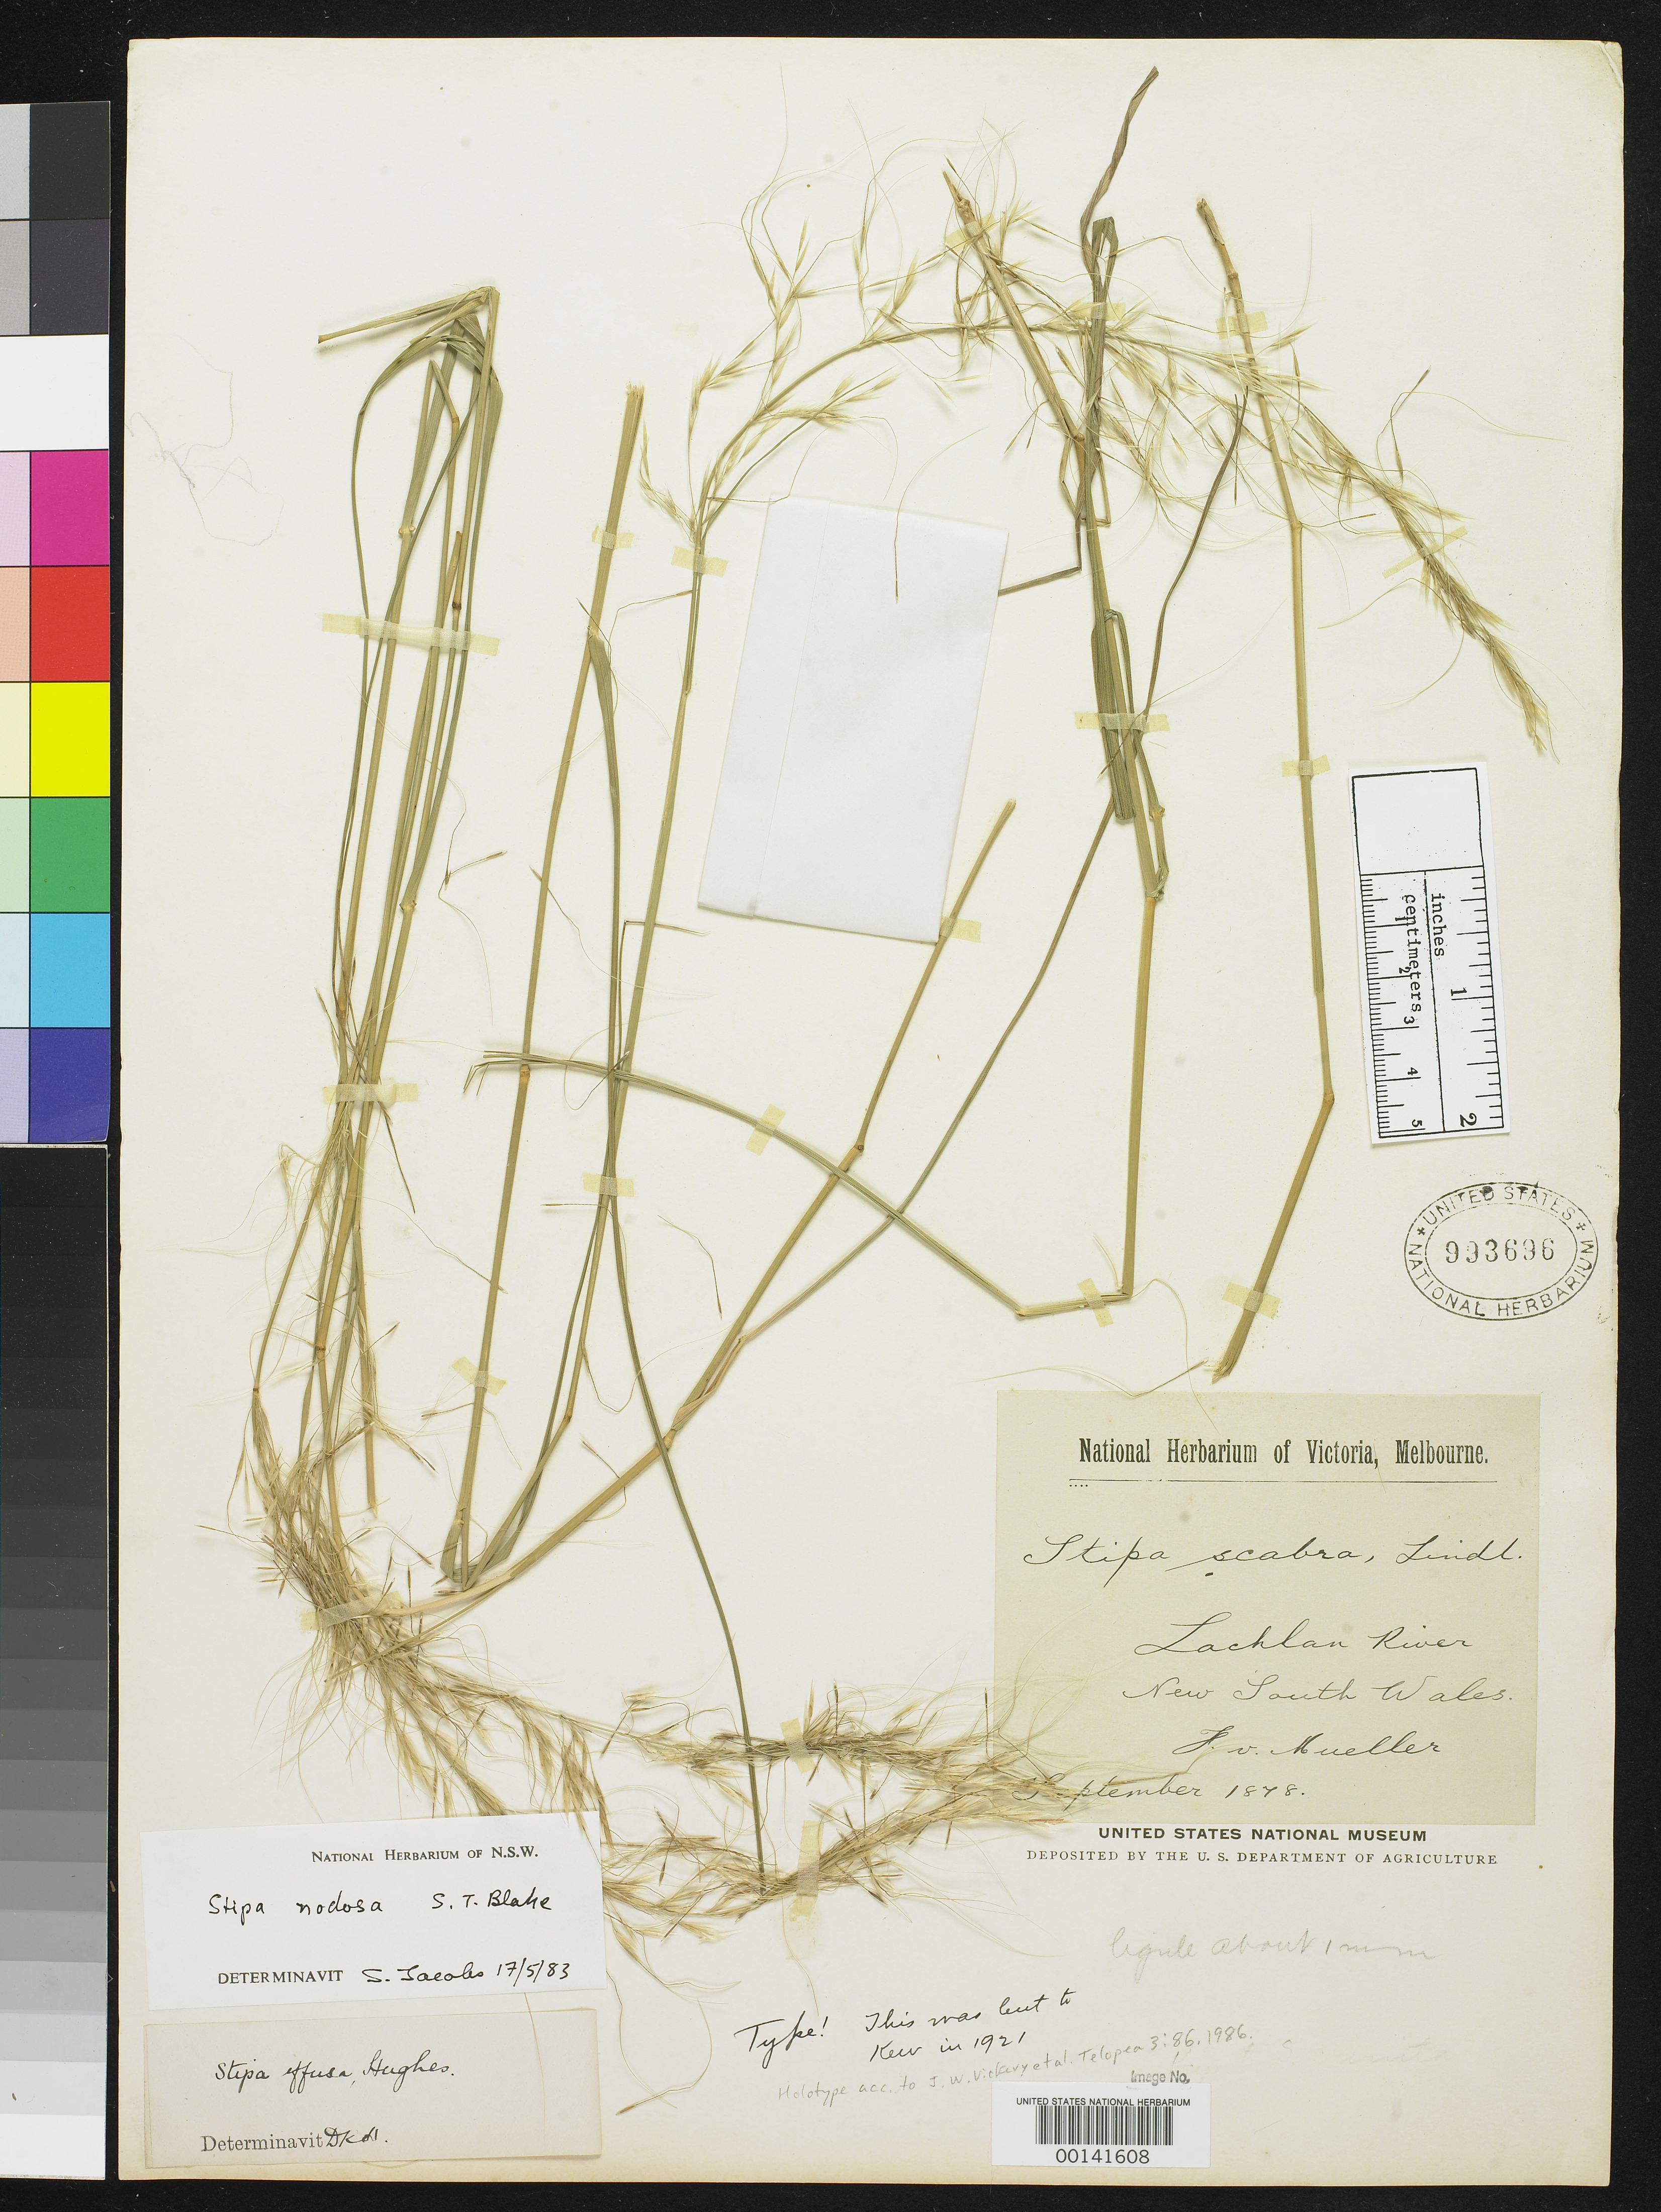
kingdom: Plantae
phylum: Tracheophyta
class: Liliopsida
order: Poales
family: Poaceae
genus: Stipa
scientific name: Stipa effusa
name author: Hughes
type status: Holotype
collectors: F. Mueller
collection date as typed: Sep 1878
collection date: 1878-09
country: Australia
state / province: New South Wales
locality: Lachlan, R.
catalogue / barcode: US 993696